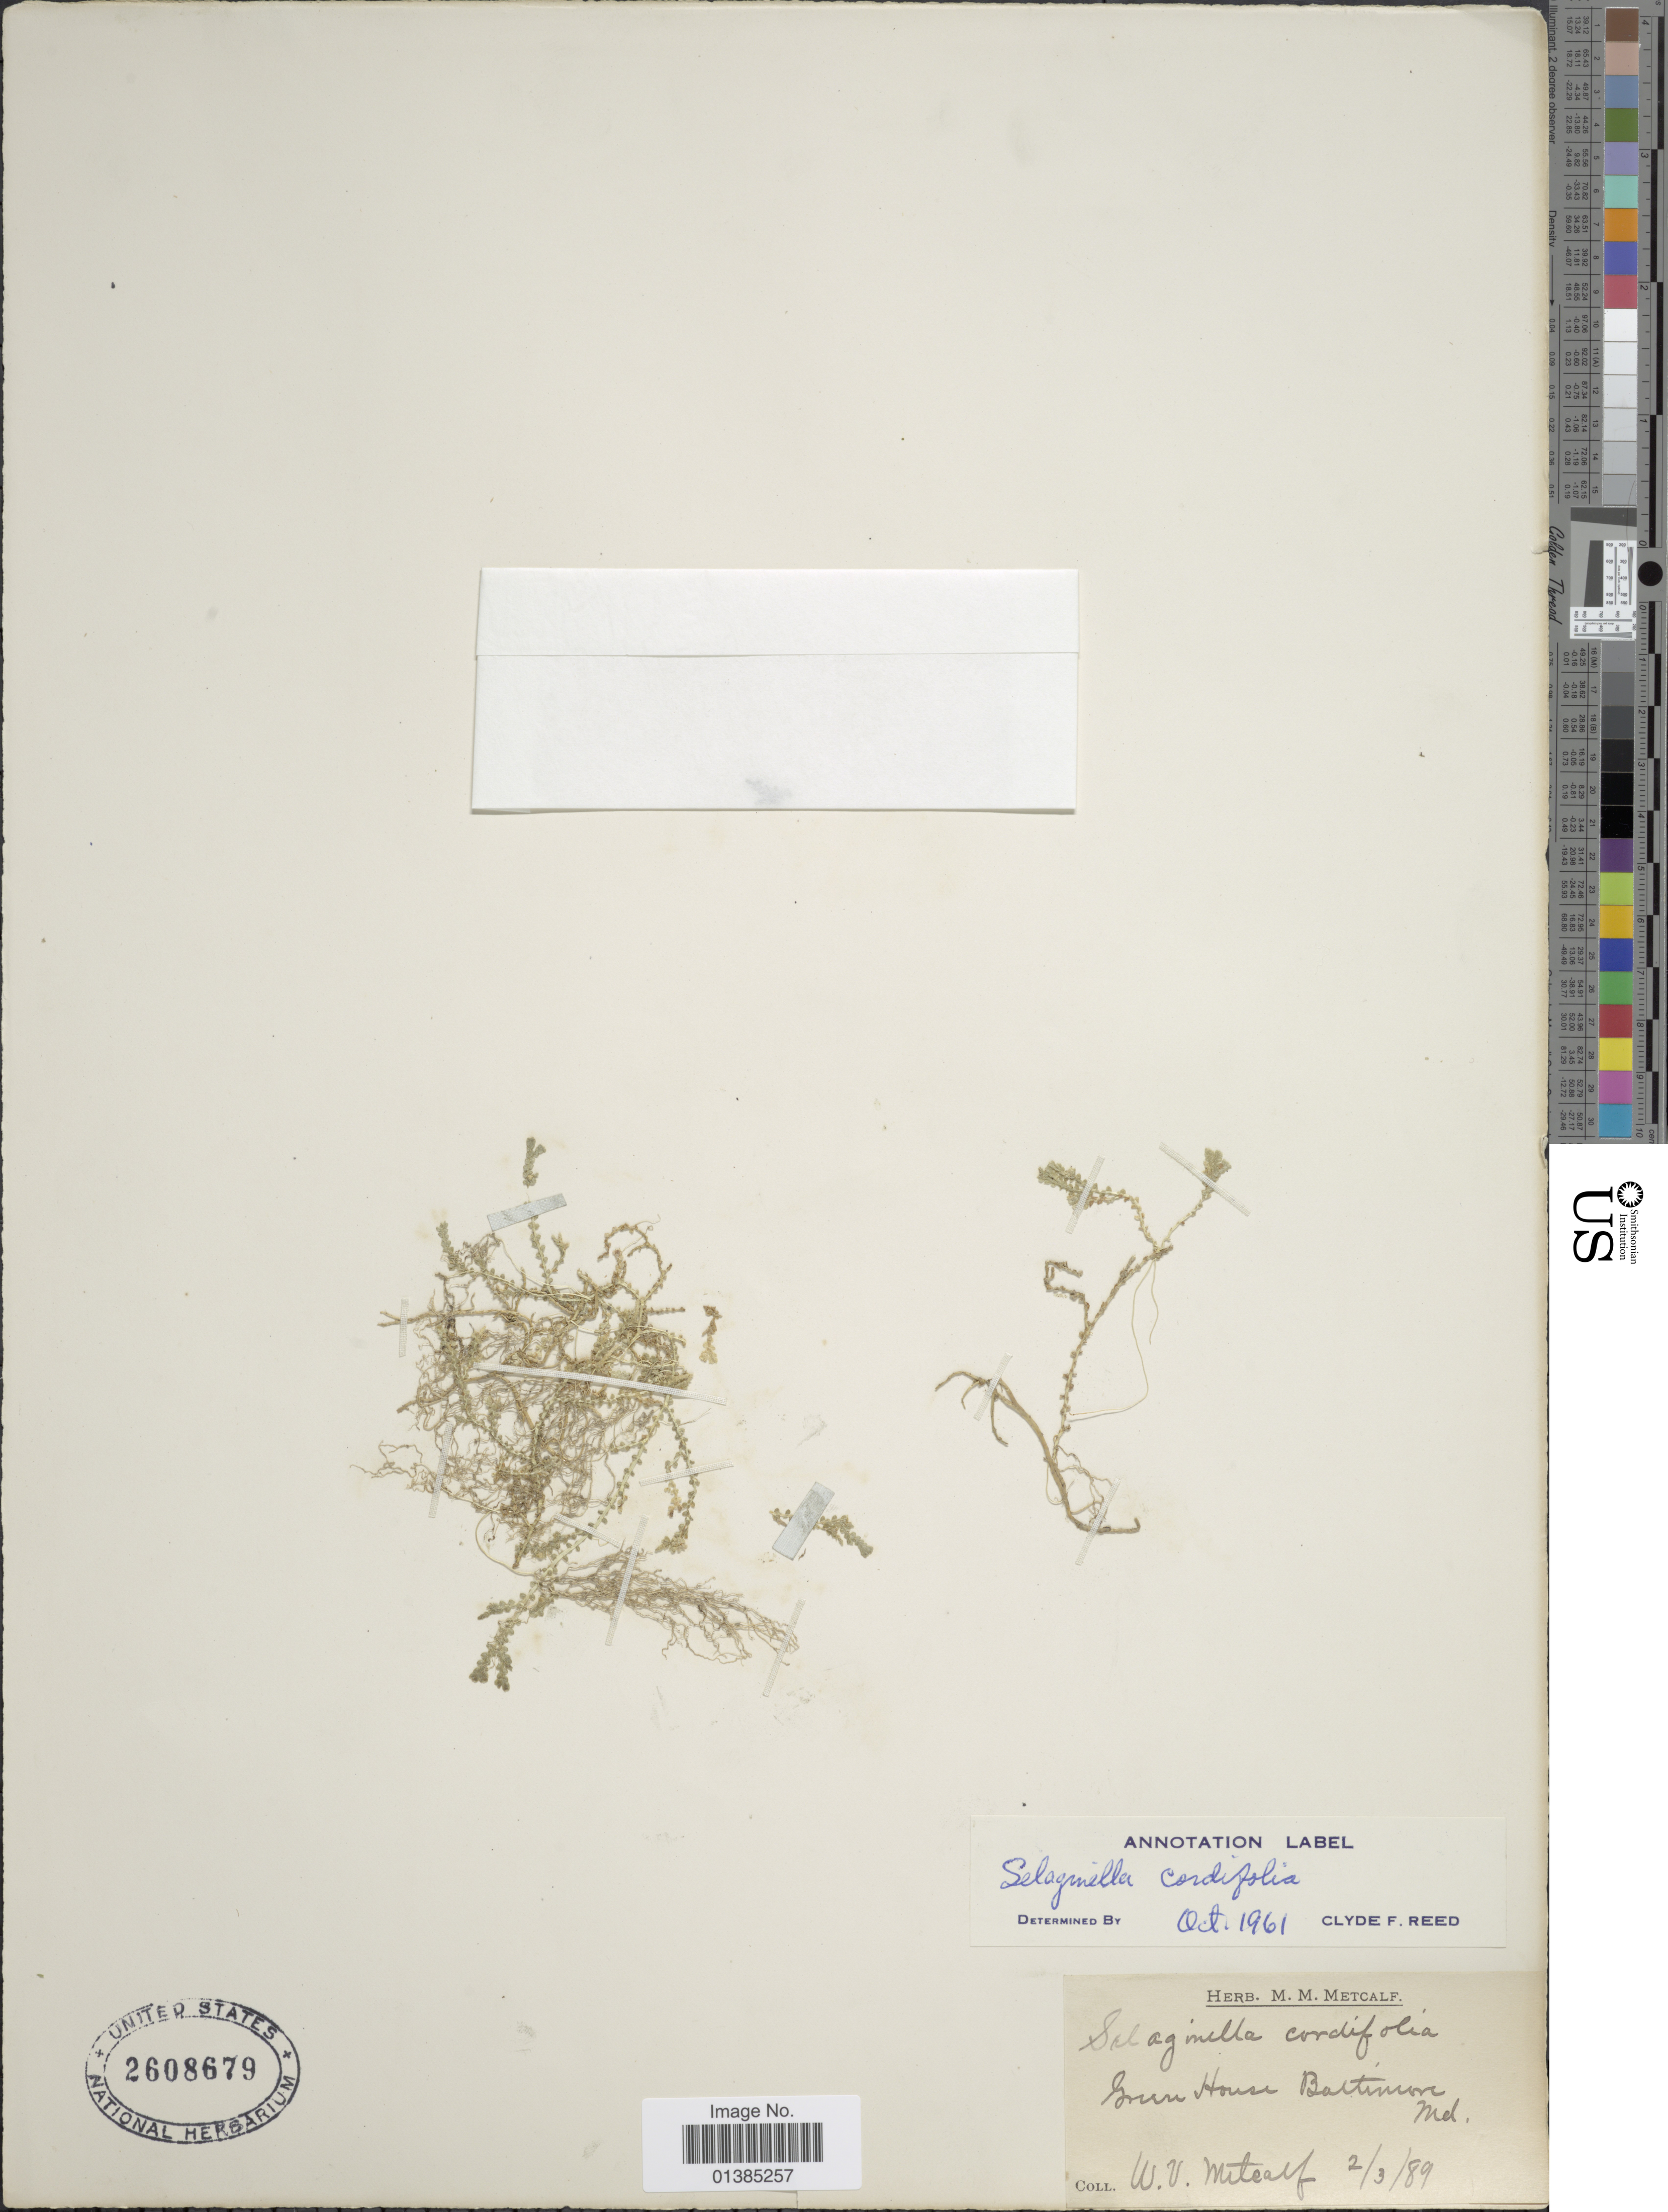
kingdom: Plantae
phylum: Tracheophyta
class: Lycopodiopsida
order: Selaginellales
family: Selaginellaceae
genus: Selaginella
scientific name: Selaginella cordifolia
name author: (Desv. ex Poir.) Spring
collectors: W. Metcalf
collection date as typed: Transcribed d/m/y: 3/2/89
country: United States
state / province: Maryland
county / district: Baltimore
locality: Green House Baltimore.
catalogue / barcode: US 2608679